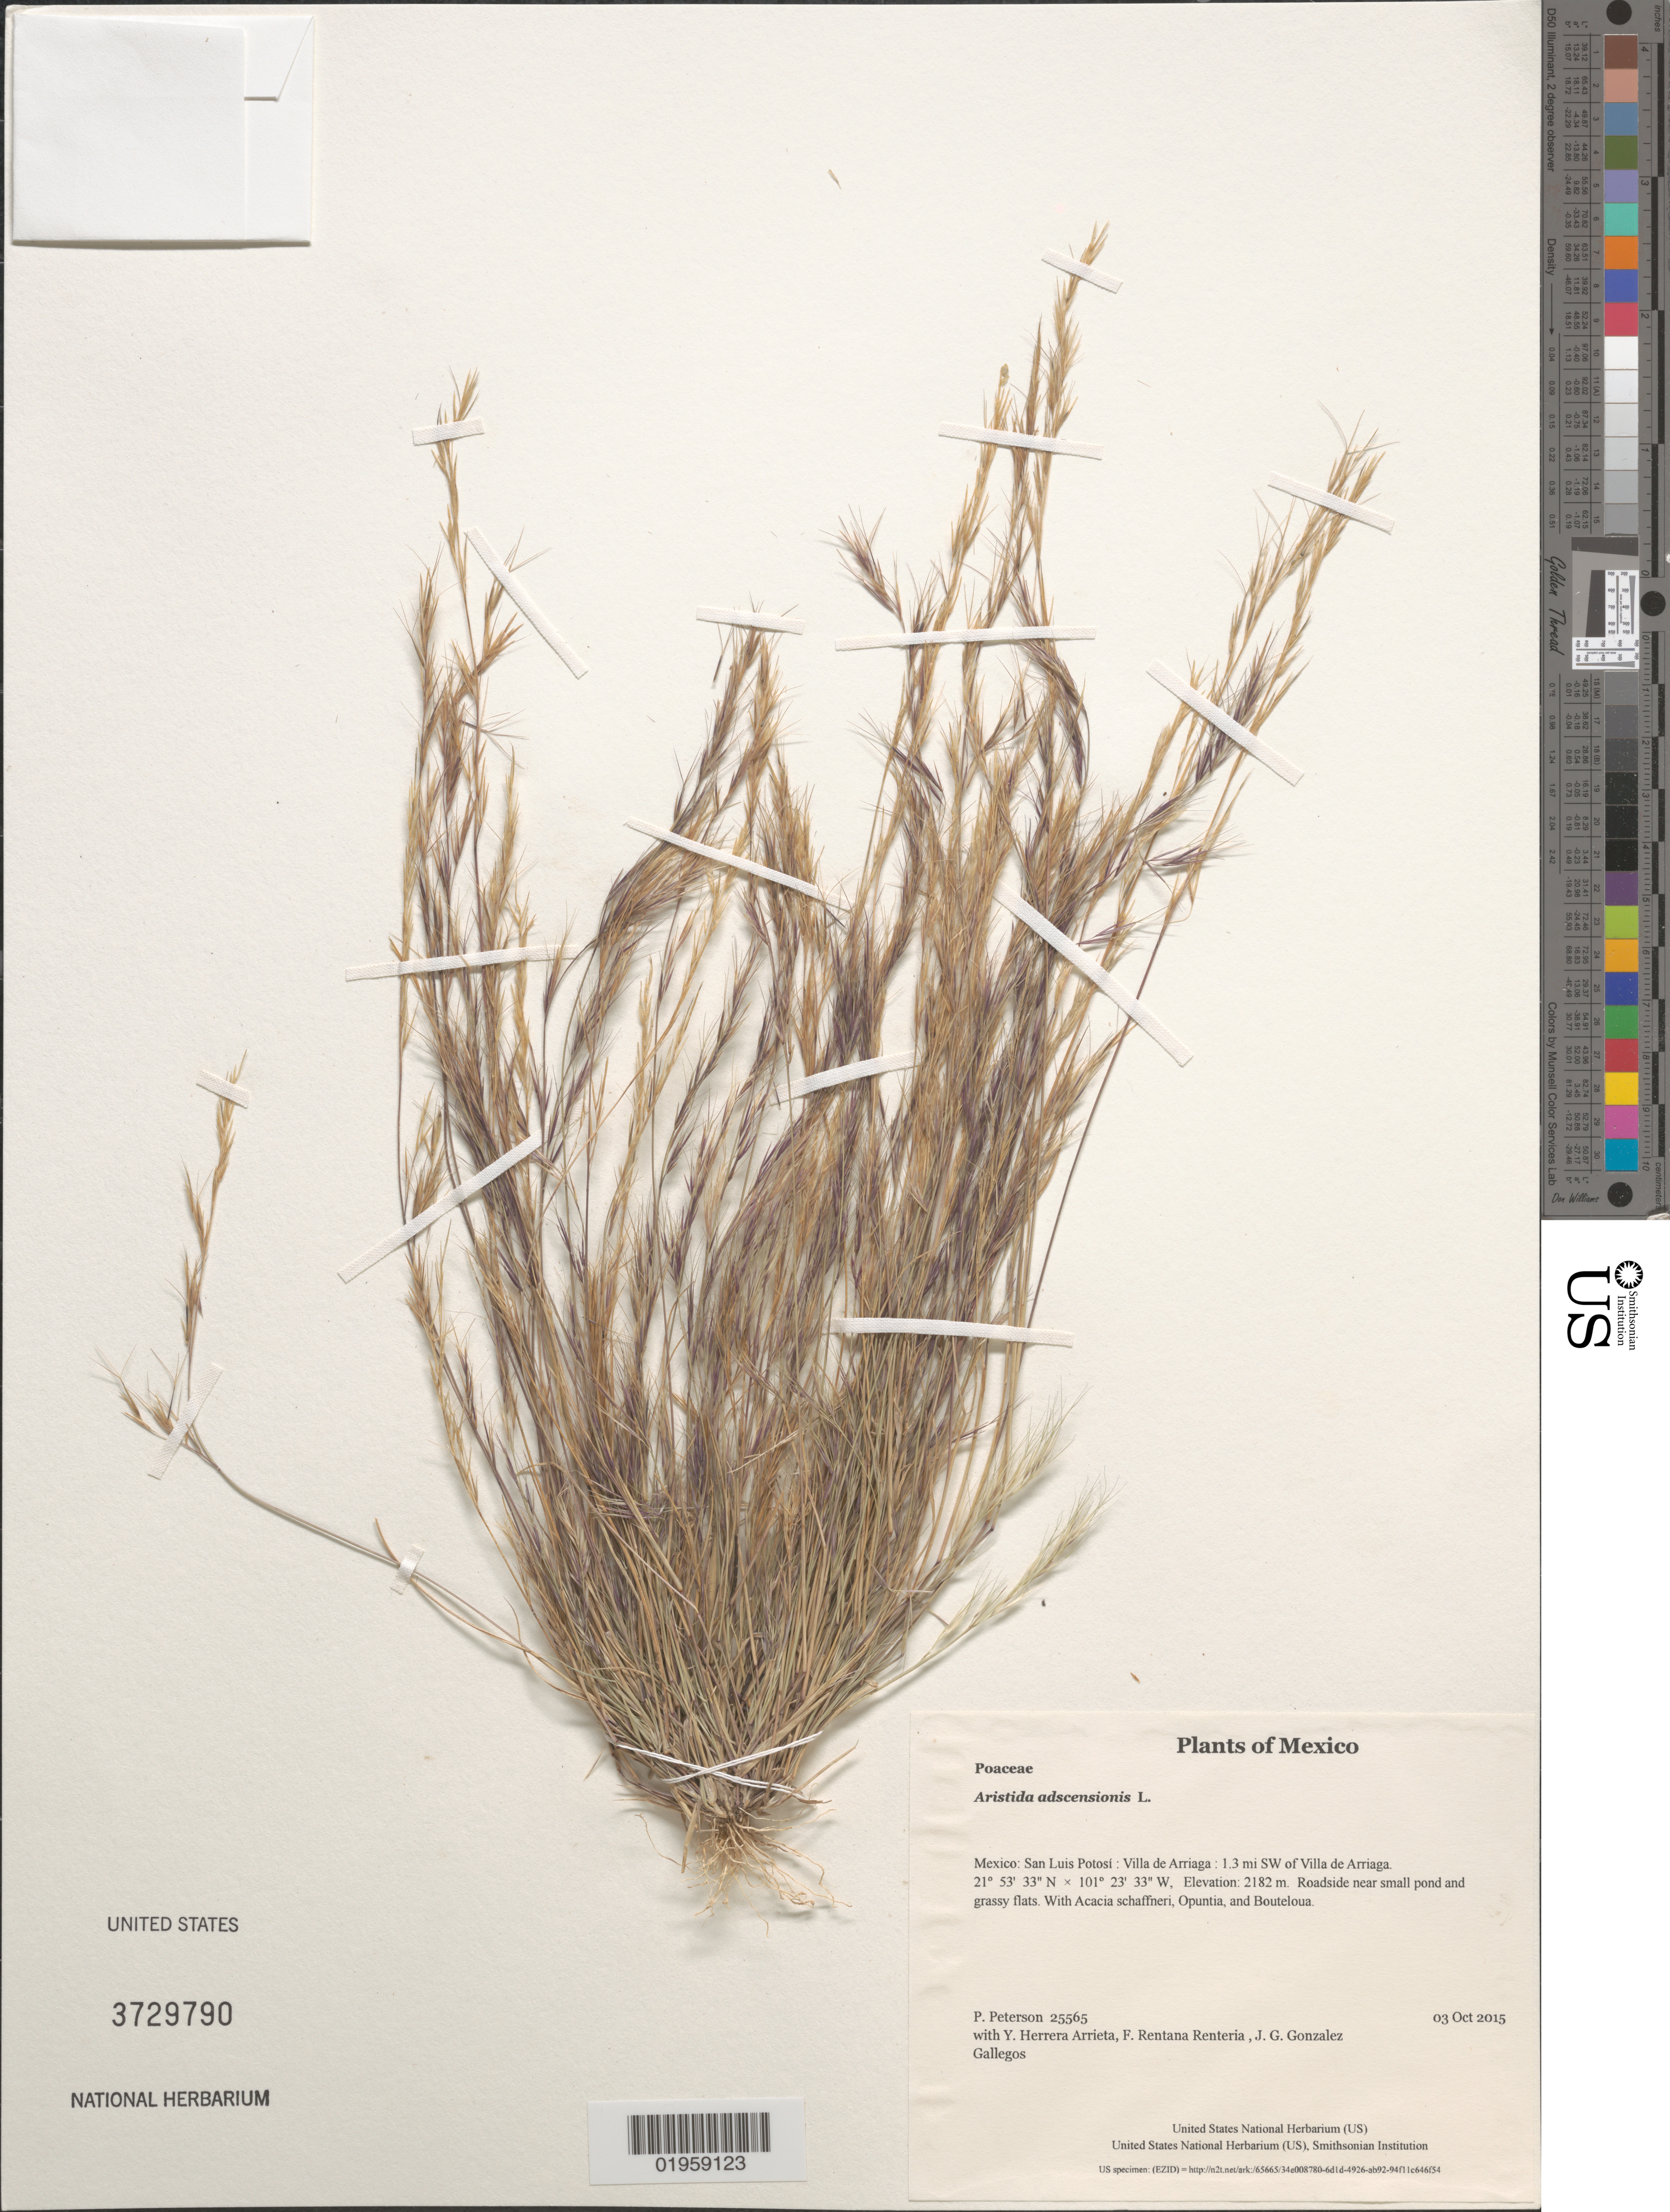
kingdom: Plantae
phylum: Tracheophyta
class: Liliopsida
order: Poales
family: Poaceae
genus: Aristida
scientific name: Aristida adscensionis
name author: L.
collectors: P. M. Peterson, Y. Herrera Arrieta, F. Rentana Renteria & J. G. Gonzalez Gallegos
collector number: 25565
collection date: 2015-10-03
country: Mexico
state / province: San Luis Potosí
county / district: Villa de Arriaga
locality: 1.3 mi SW of Villa de Arriaga.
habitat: Roadside near small pond and grassy flats.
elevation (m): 2182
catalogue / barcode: US 3729790